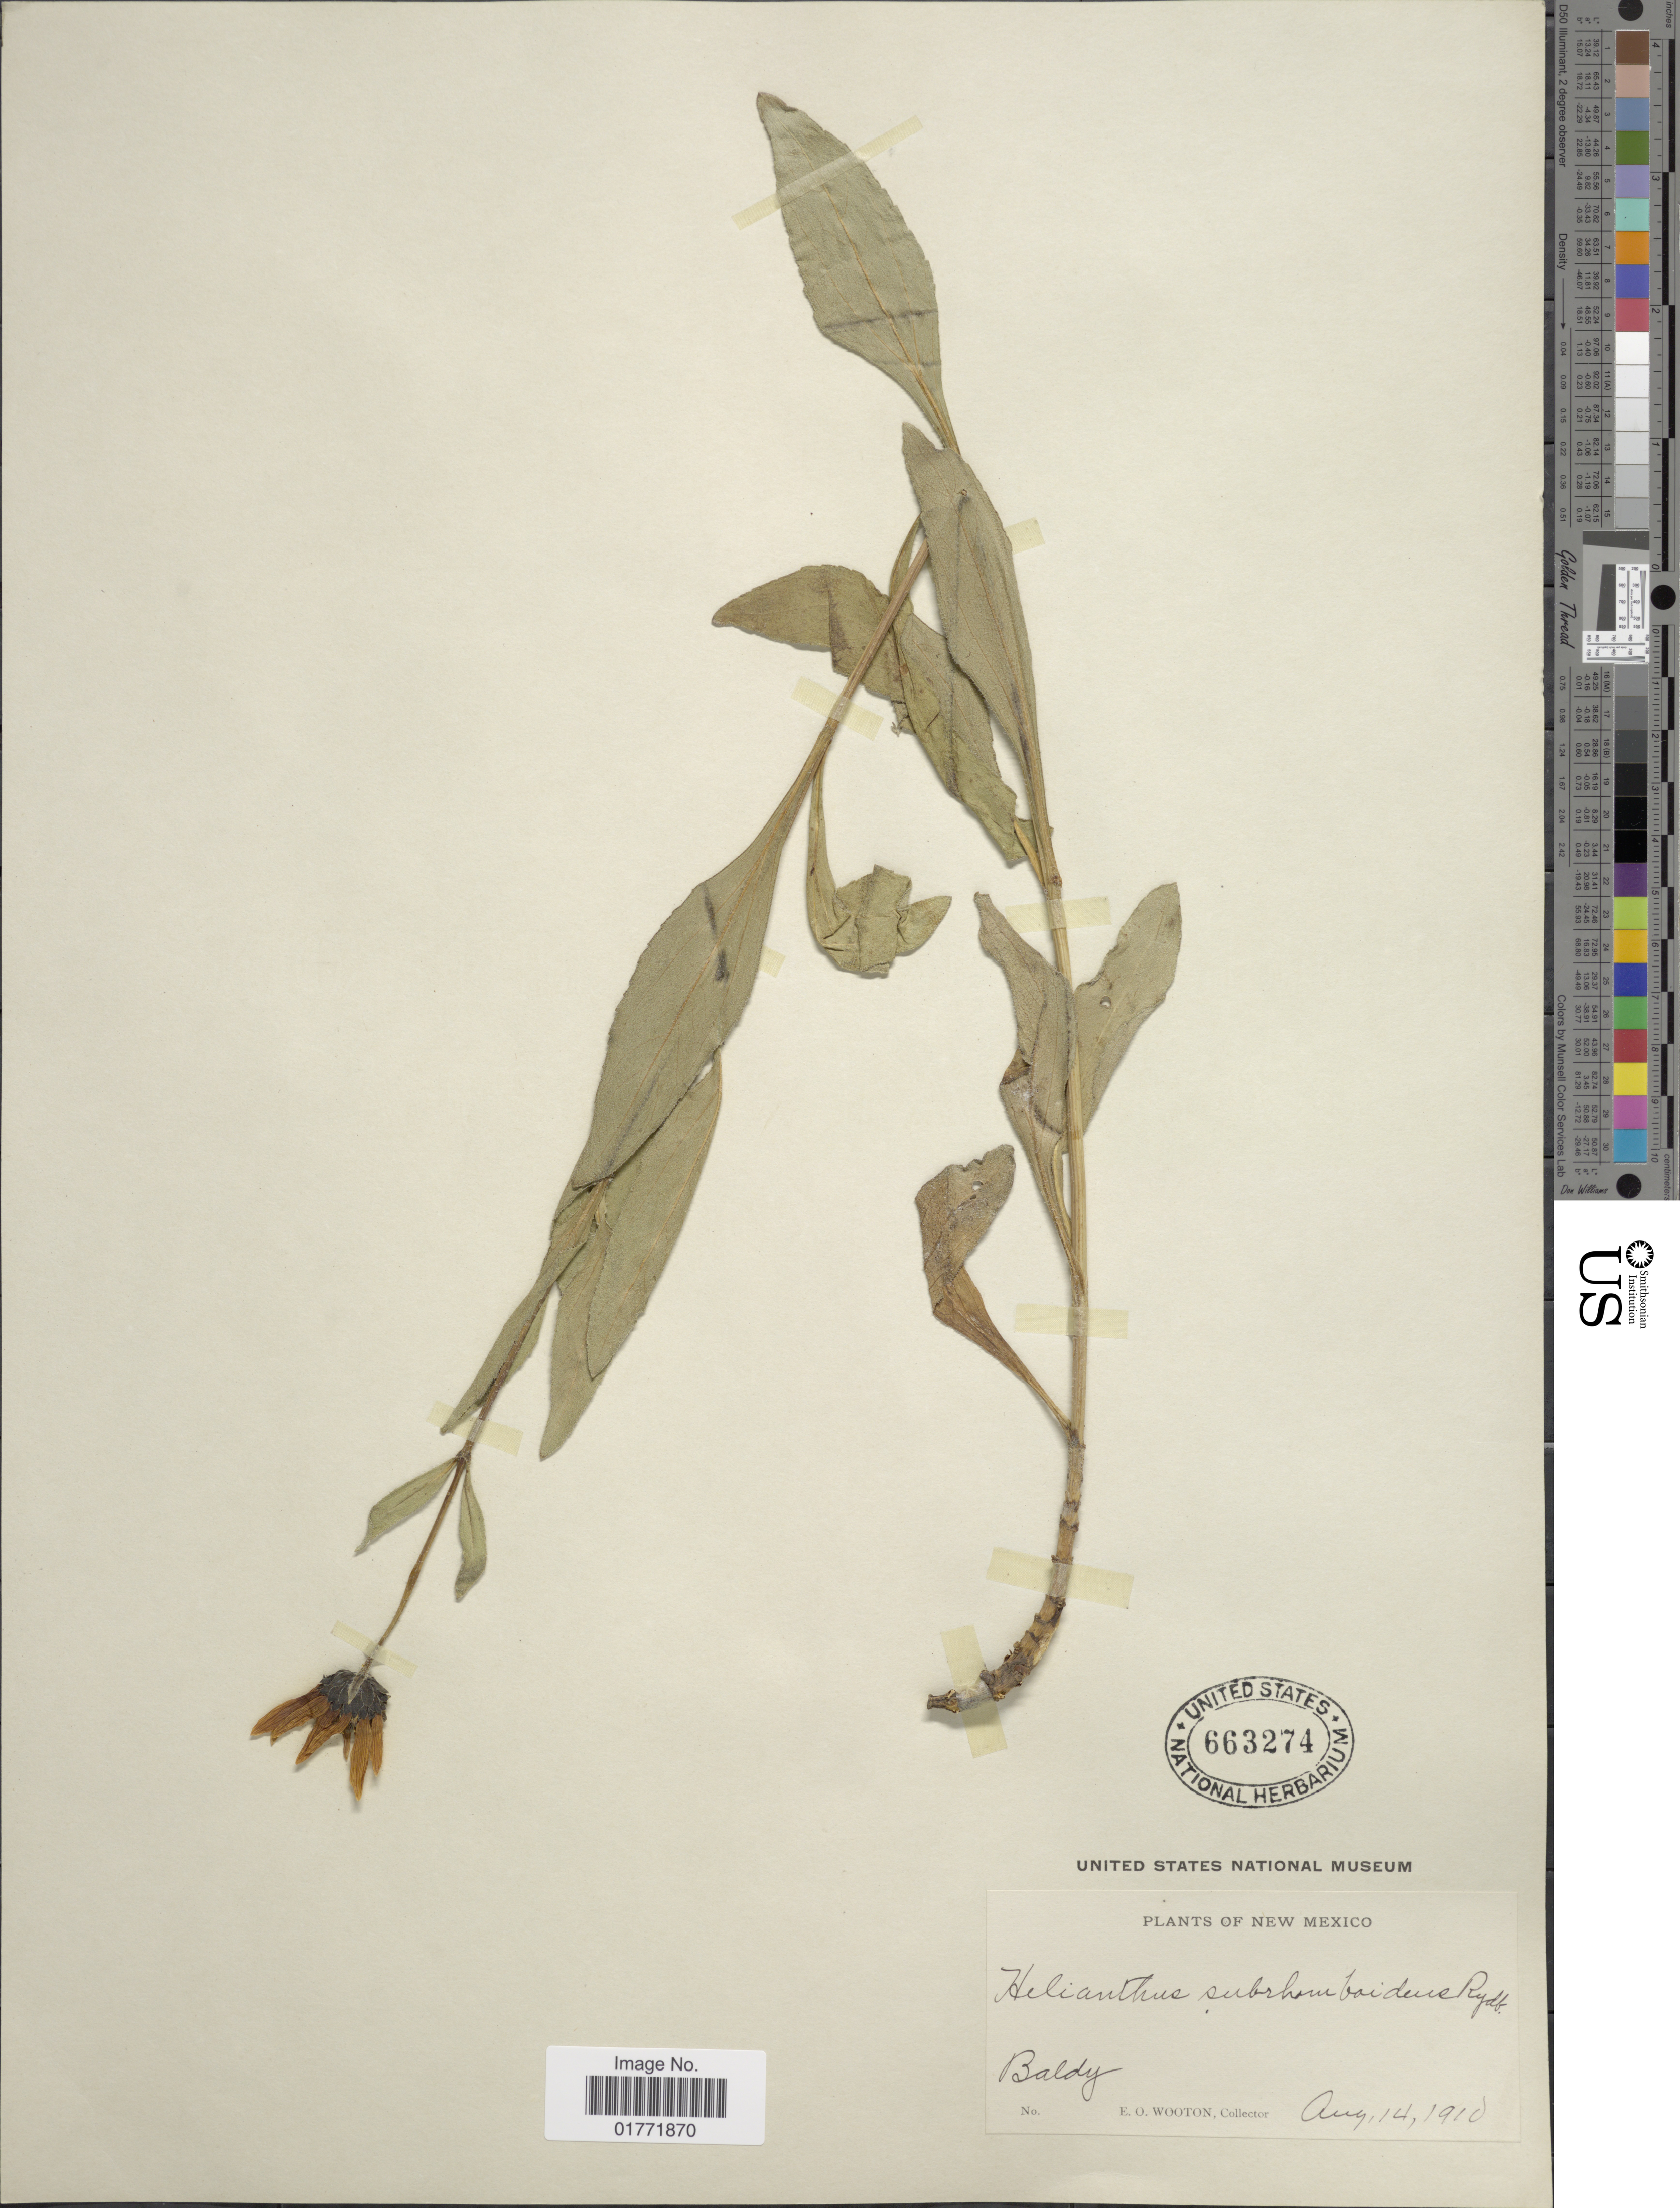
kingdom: Plantae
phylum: Tracheophyta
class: Magnoliopsida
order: Asterales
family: Asteraceae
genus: Helianthus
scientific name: Helianthus subrhomboideus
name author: Rydb.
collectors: E. O. Wooton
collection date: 1910-08-14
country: United States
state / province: New Mexico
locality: Baldy.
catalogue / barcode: US 663274